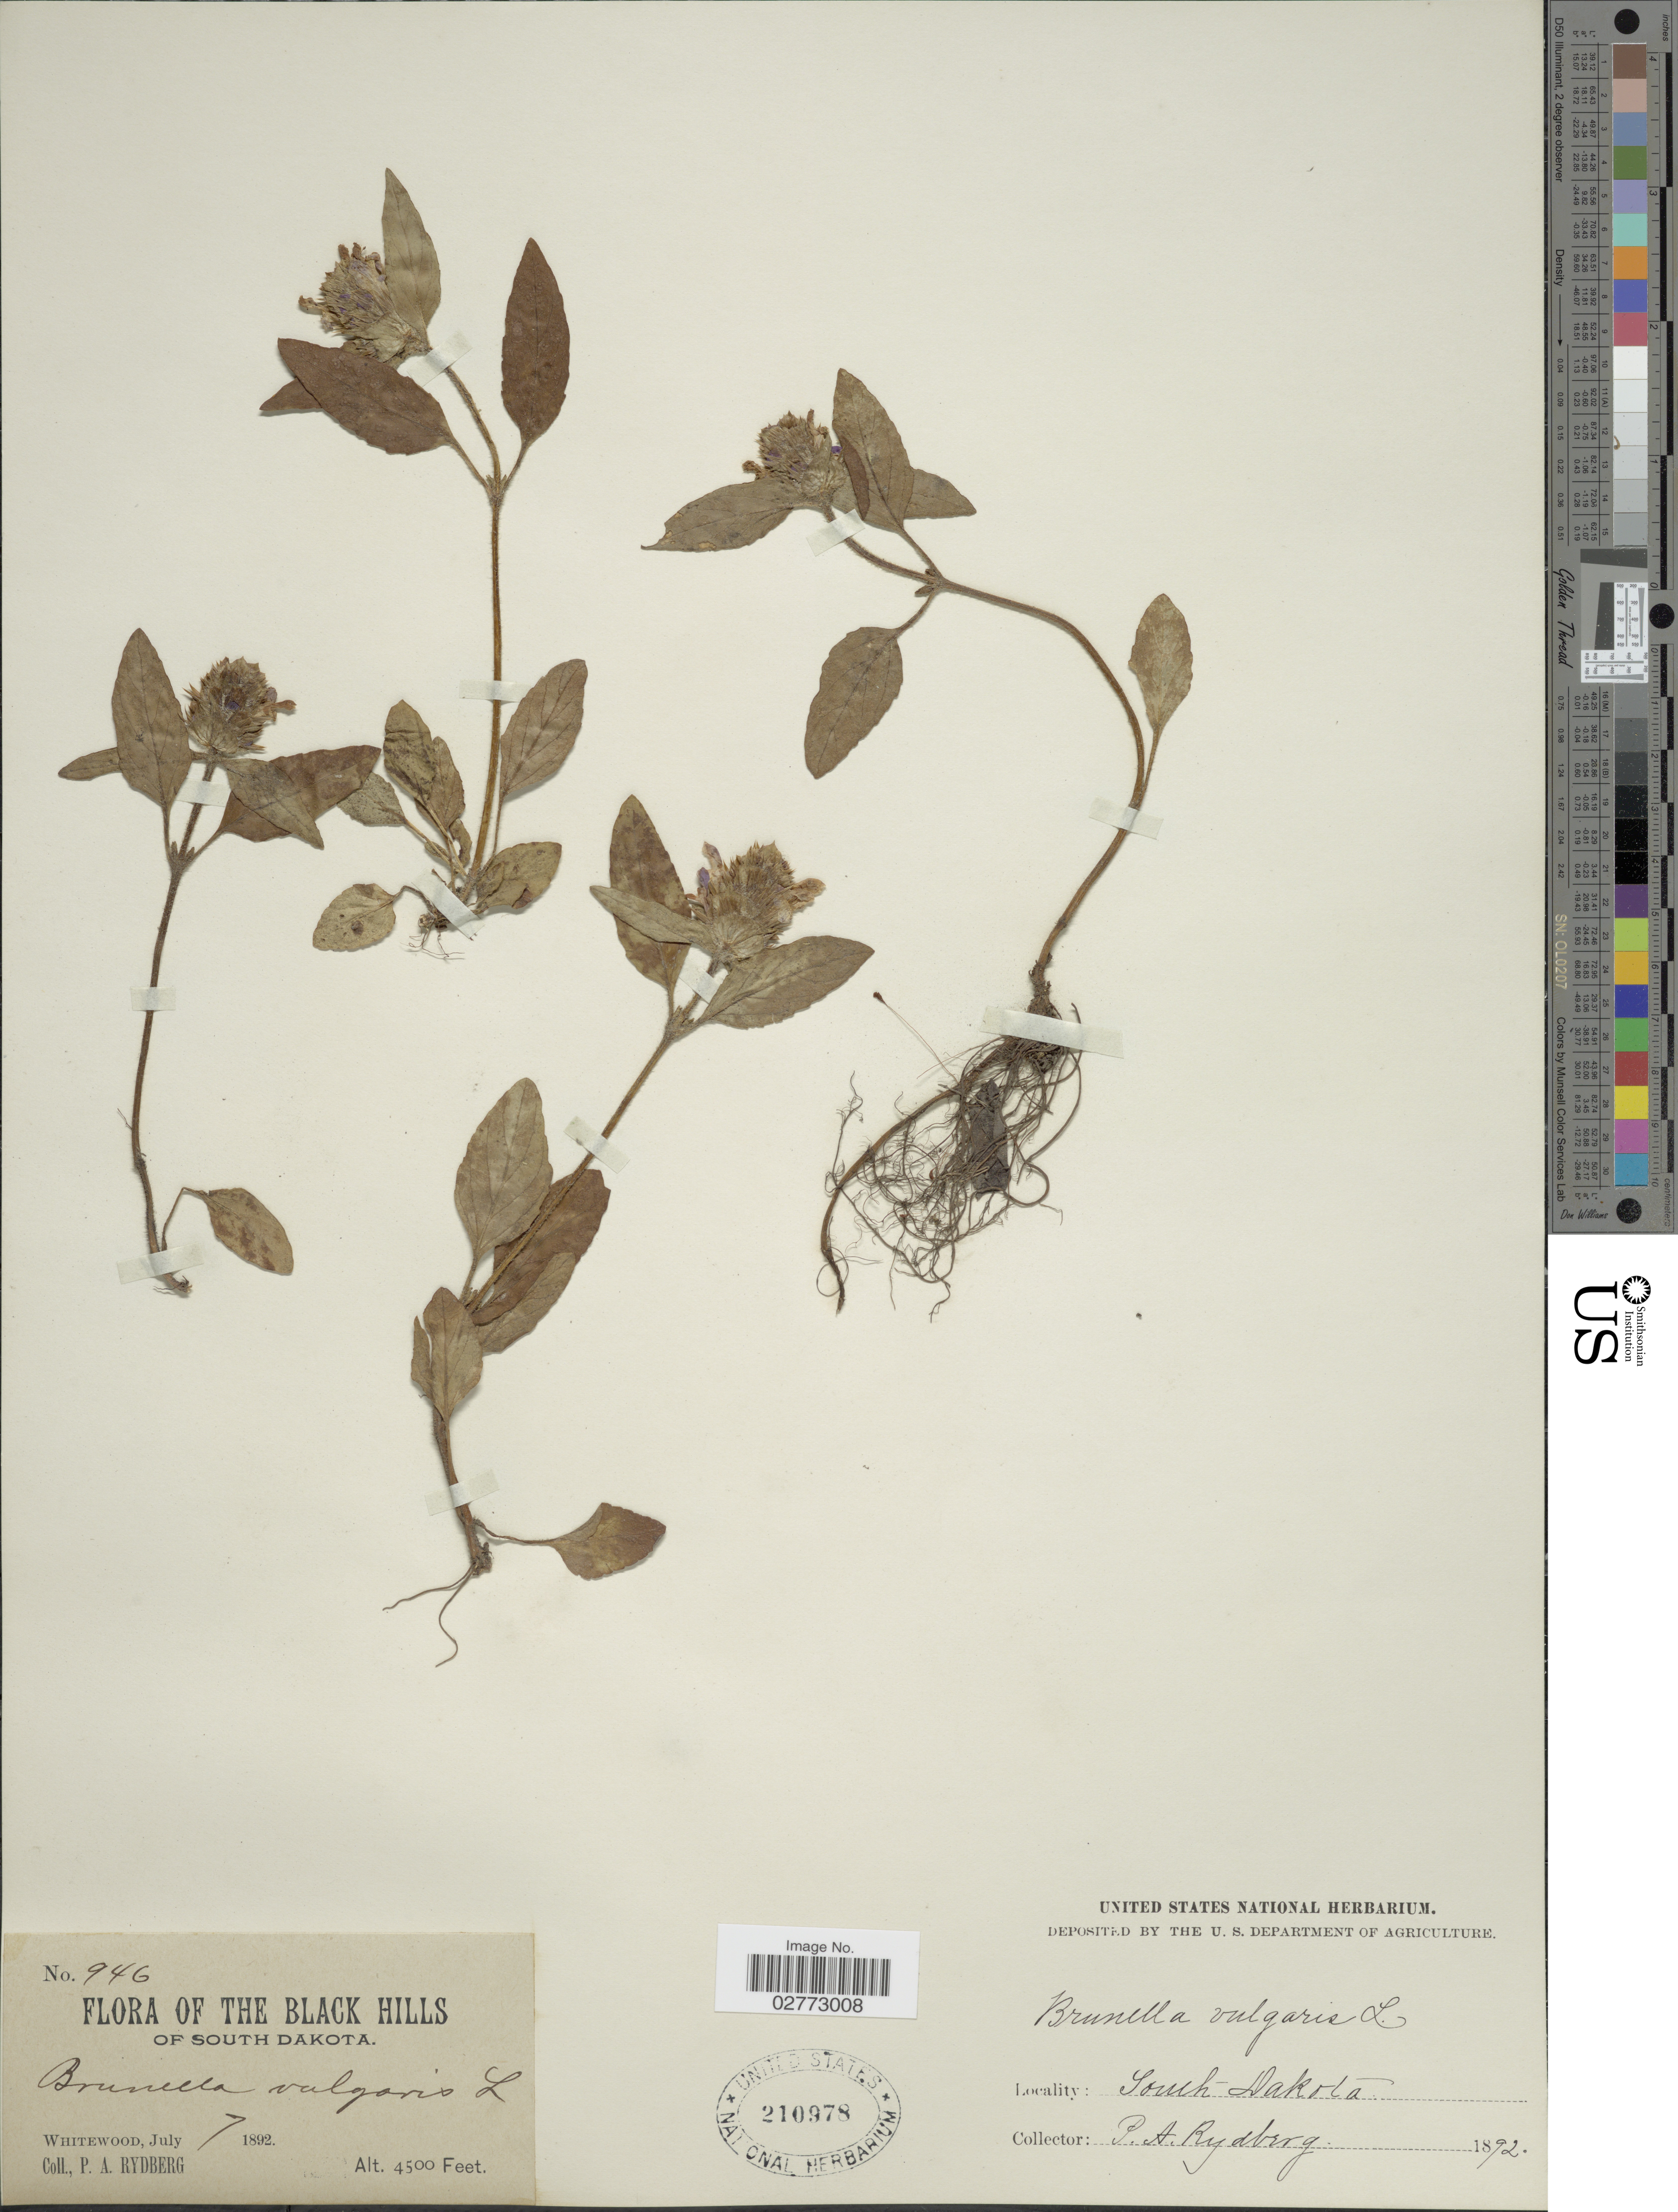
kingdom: Plantae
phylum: Tracheophyta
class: Magnoliopsida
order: Lamiales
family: Lamiaceae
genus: Prunella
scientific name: Prunella vulgaris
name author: L.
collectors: P. A. Rydberg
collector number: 946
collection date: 1892-07-07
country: United States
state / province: South Dakota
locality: The Black Hills. Whitewood.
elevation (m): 1372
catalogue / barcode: US 210978